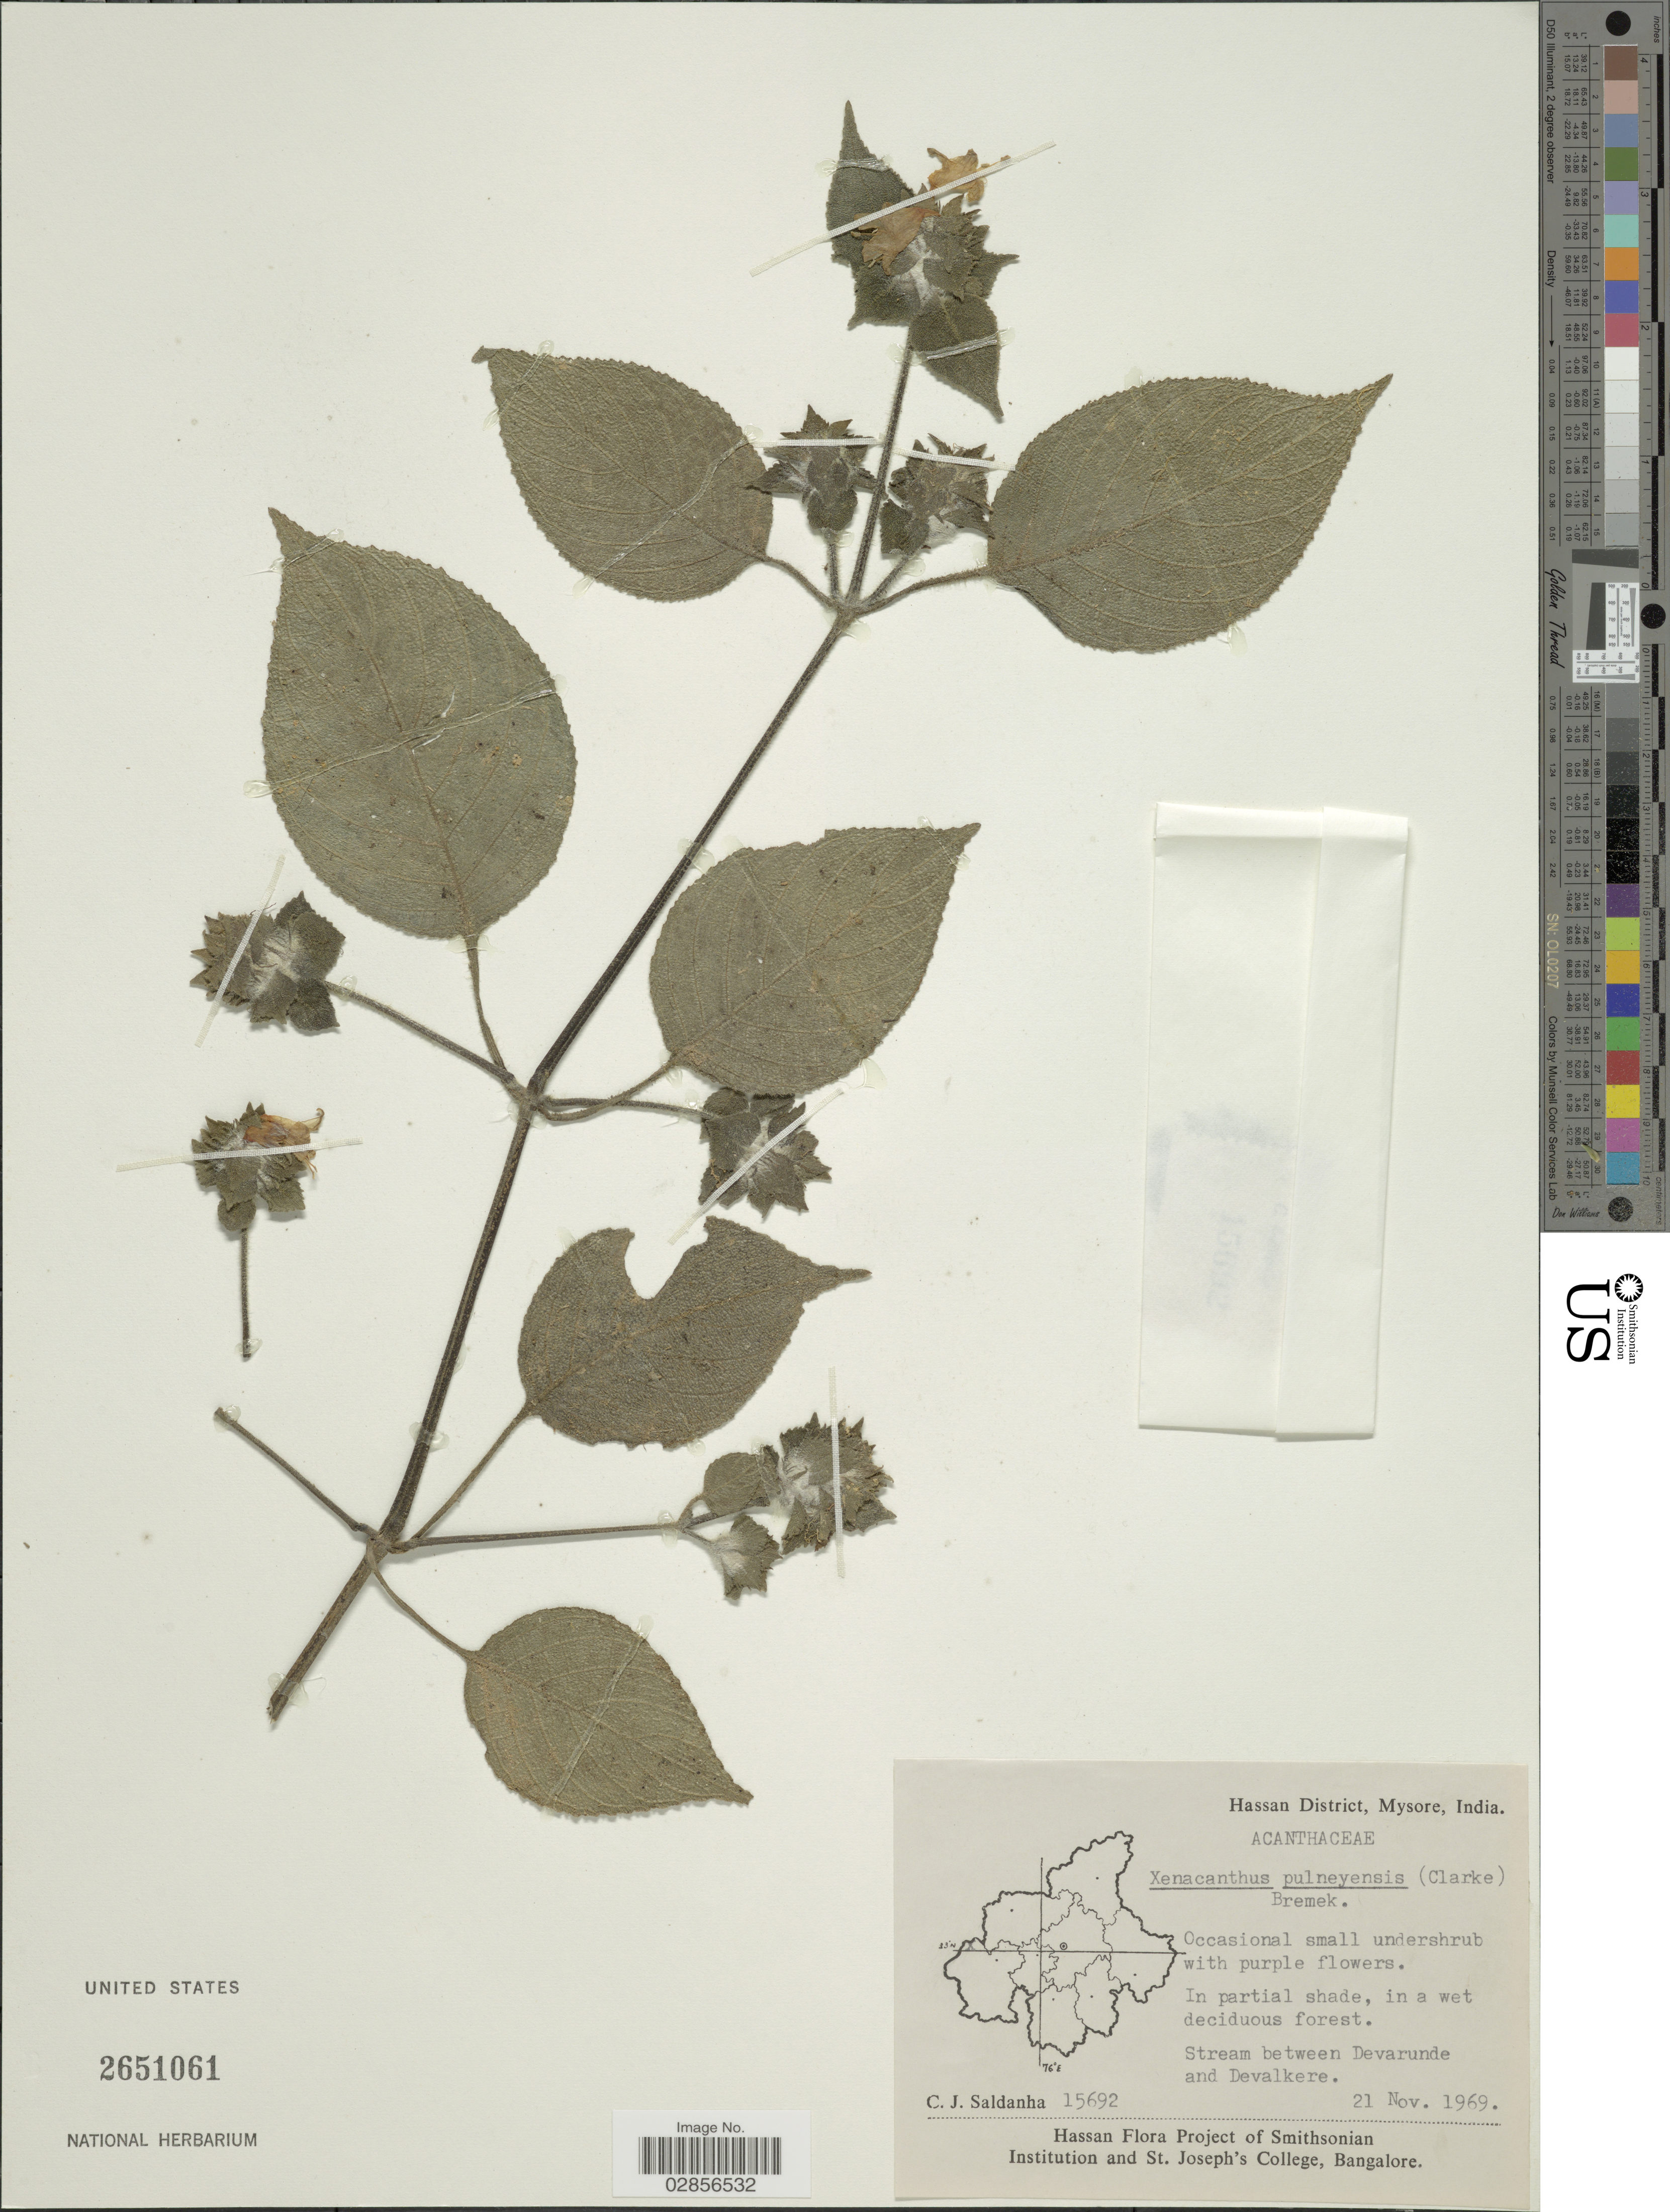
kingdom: Plantae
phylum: Tracheophyta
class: Magnoliopsida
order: Lamiales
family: Acanthaceae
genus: Strobilanthes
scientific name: Strobilanthes pulneyensis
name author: C.B. Clarke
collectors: C. J. Saldanha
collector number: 15692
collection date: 1969-11-21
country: India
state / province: Karnataka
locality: Hassan District, Mysore. Stream between Devarunde and Devalkere.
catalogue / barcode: US 2651061